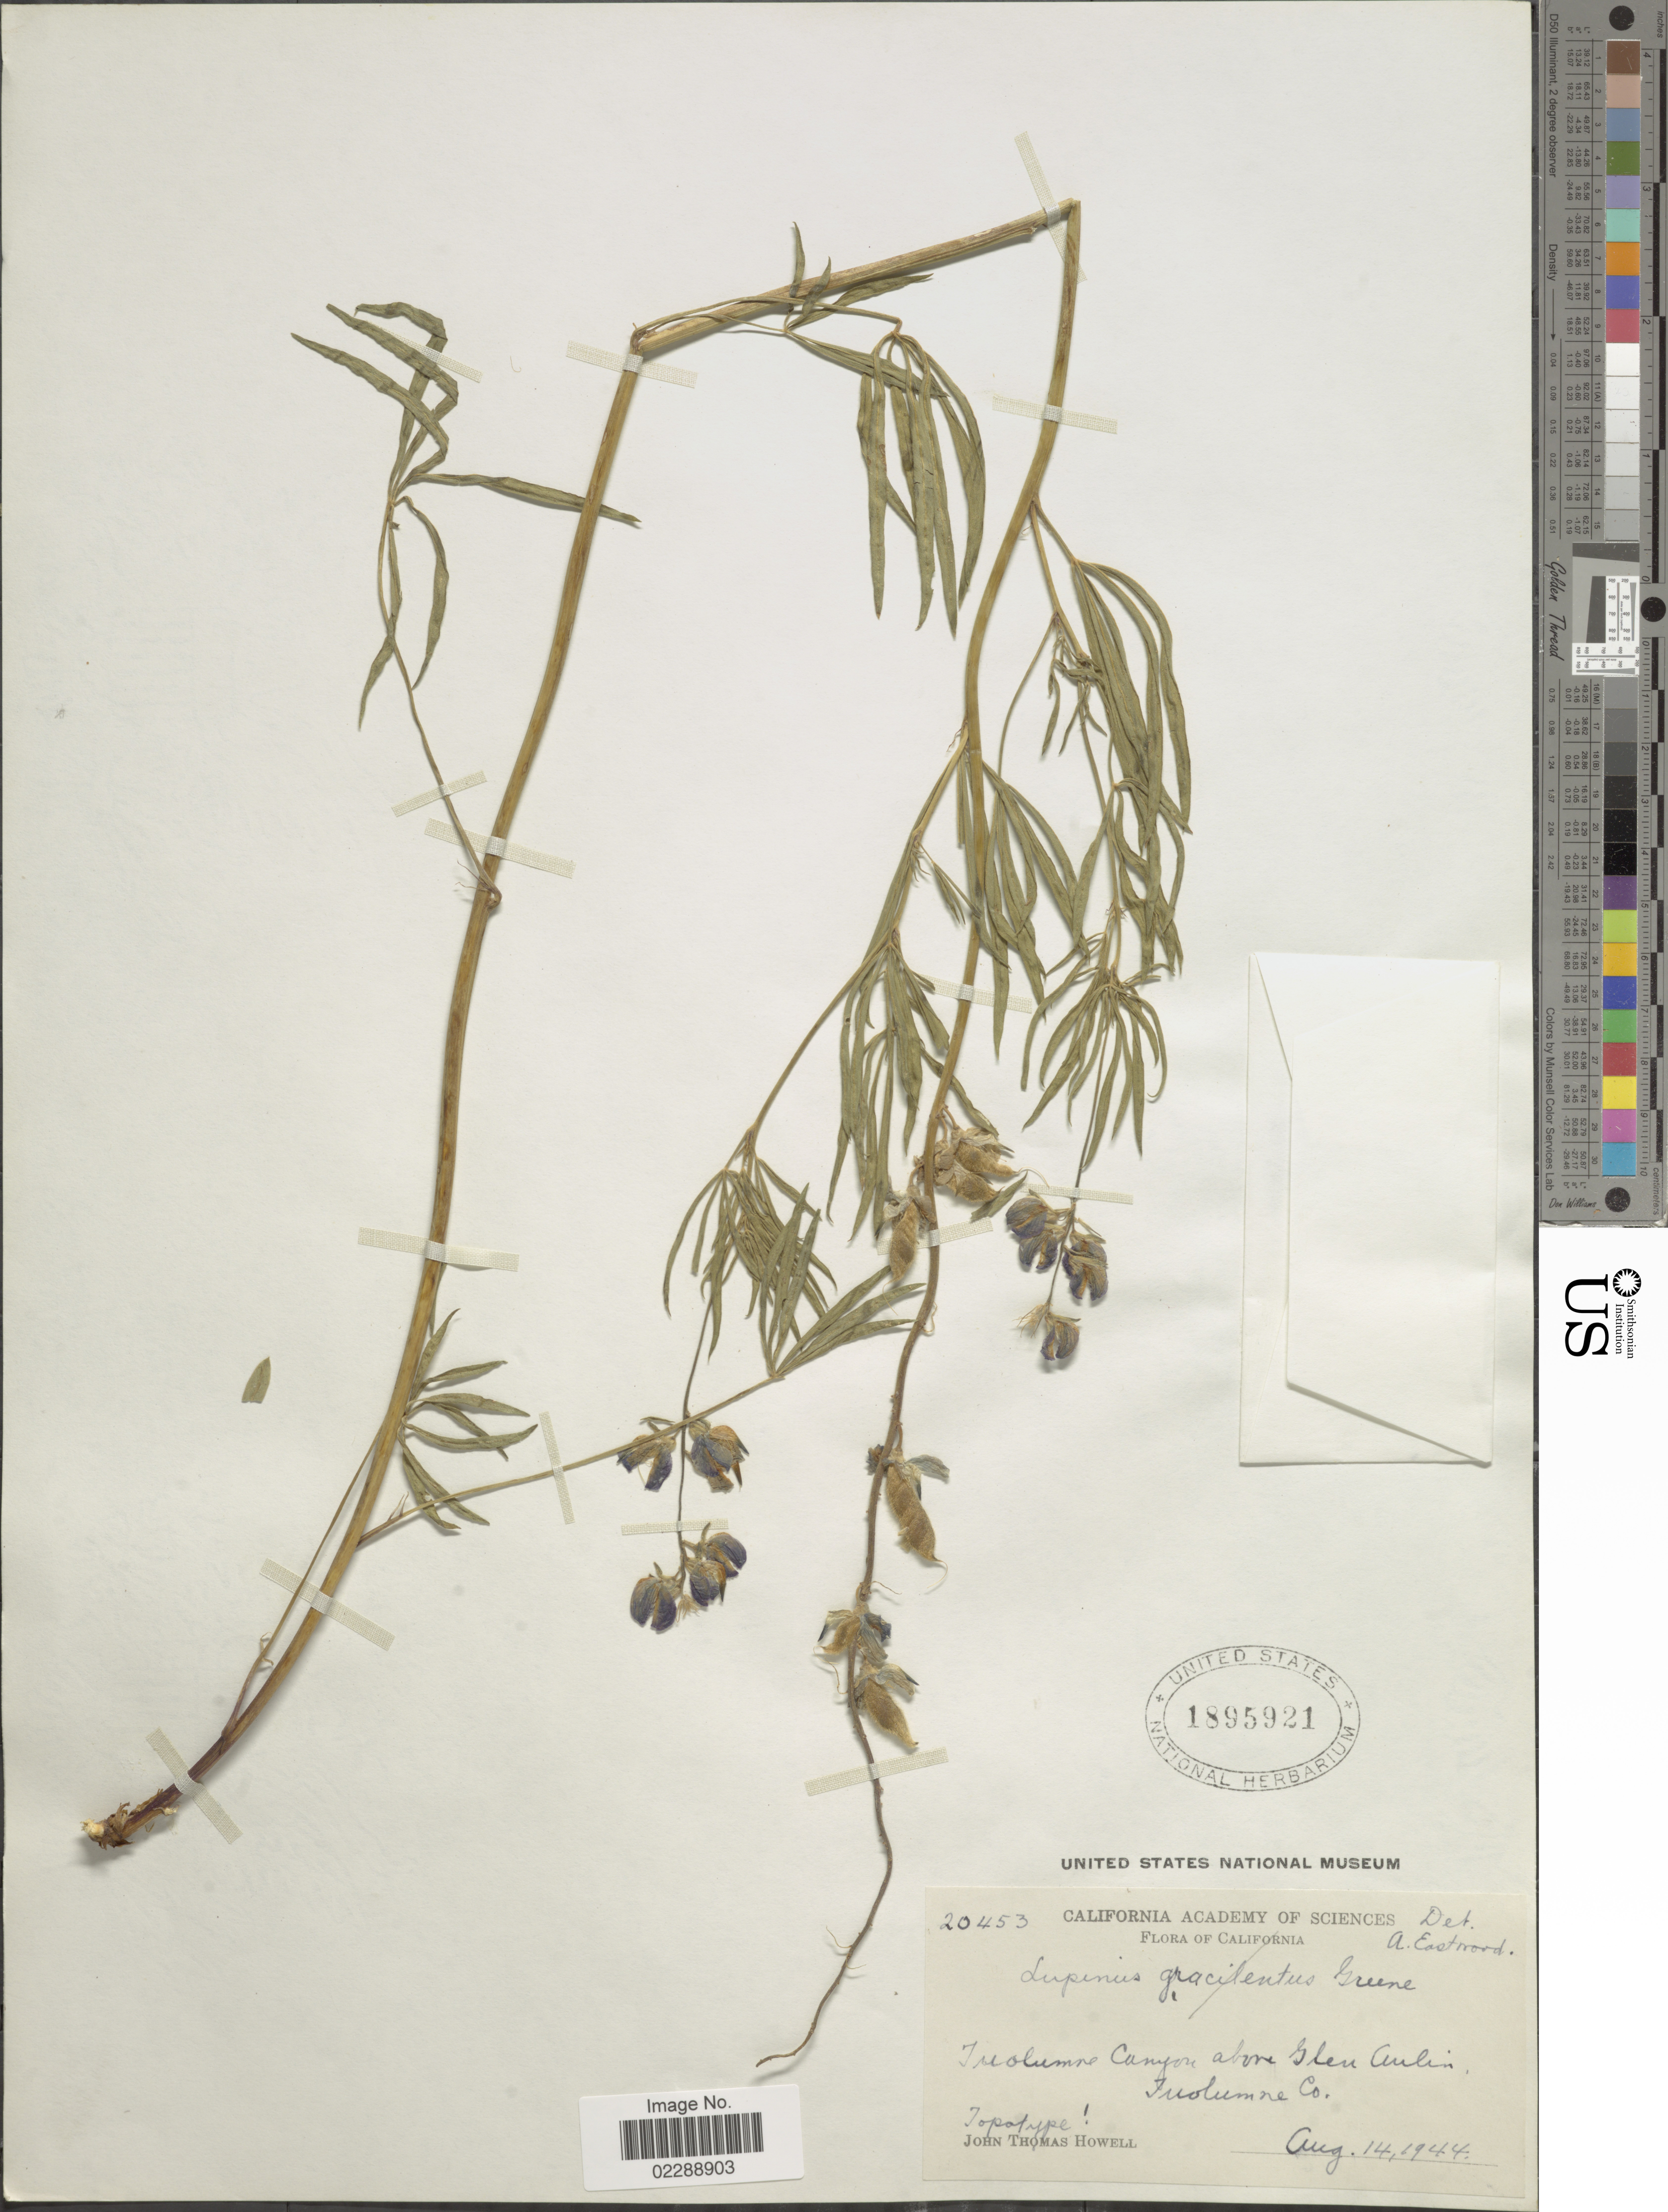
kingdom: Plantae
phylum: Tracheophyta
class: Magnoliopsida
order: Fabales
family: Fabaceae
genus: Lupinus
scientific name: Lupinus sp.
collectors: J. T. Howell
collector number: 20453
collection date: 1944-08-14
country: United States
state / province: California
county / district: Tuolumne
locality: Tuolumne Canyon above Glen Cuilin, Tuolumne Co.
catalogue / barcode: US 1895921